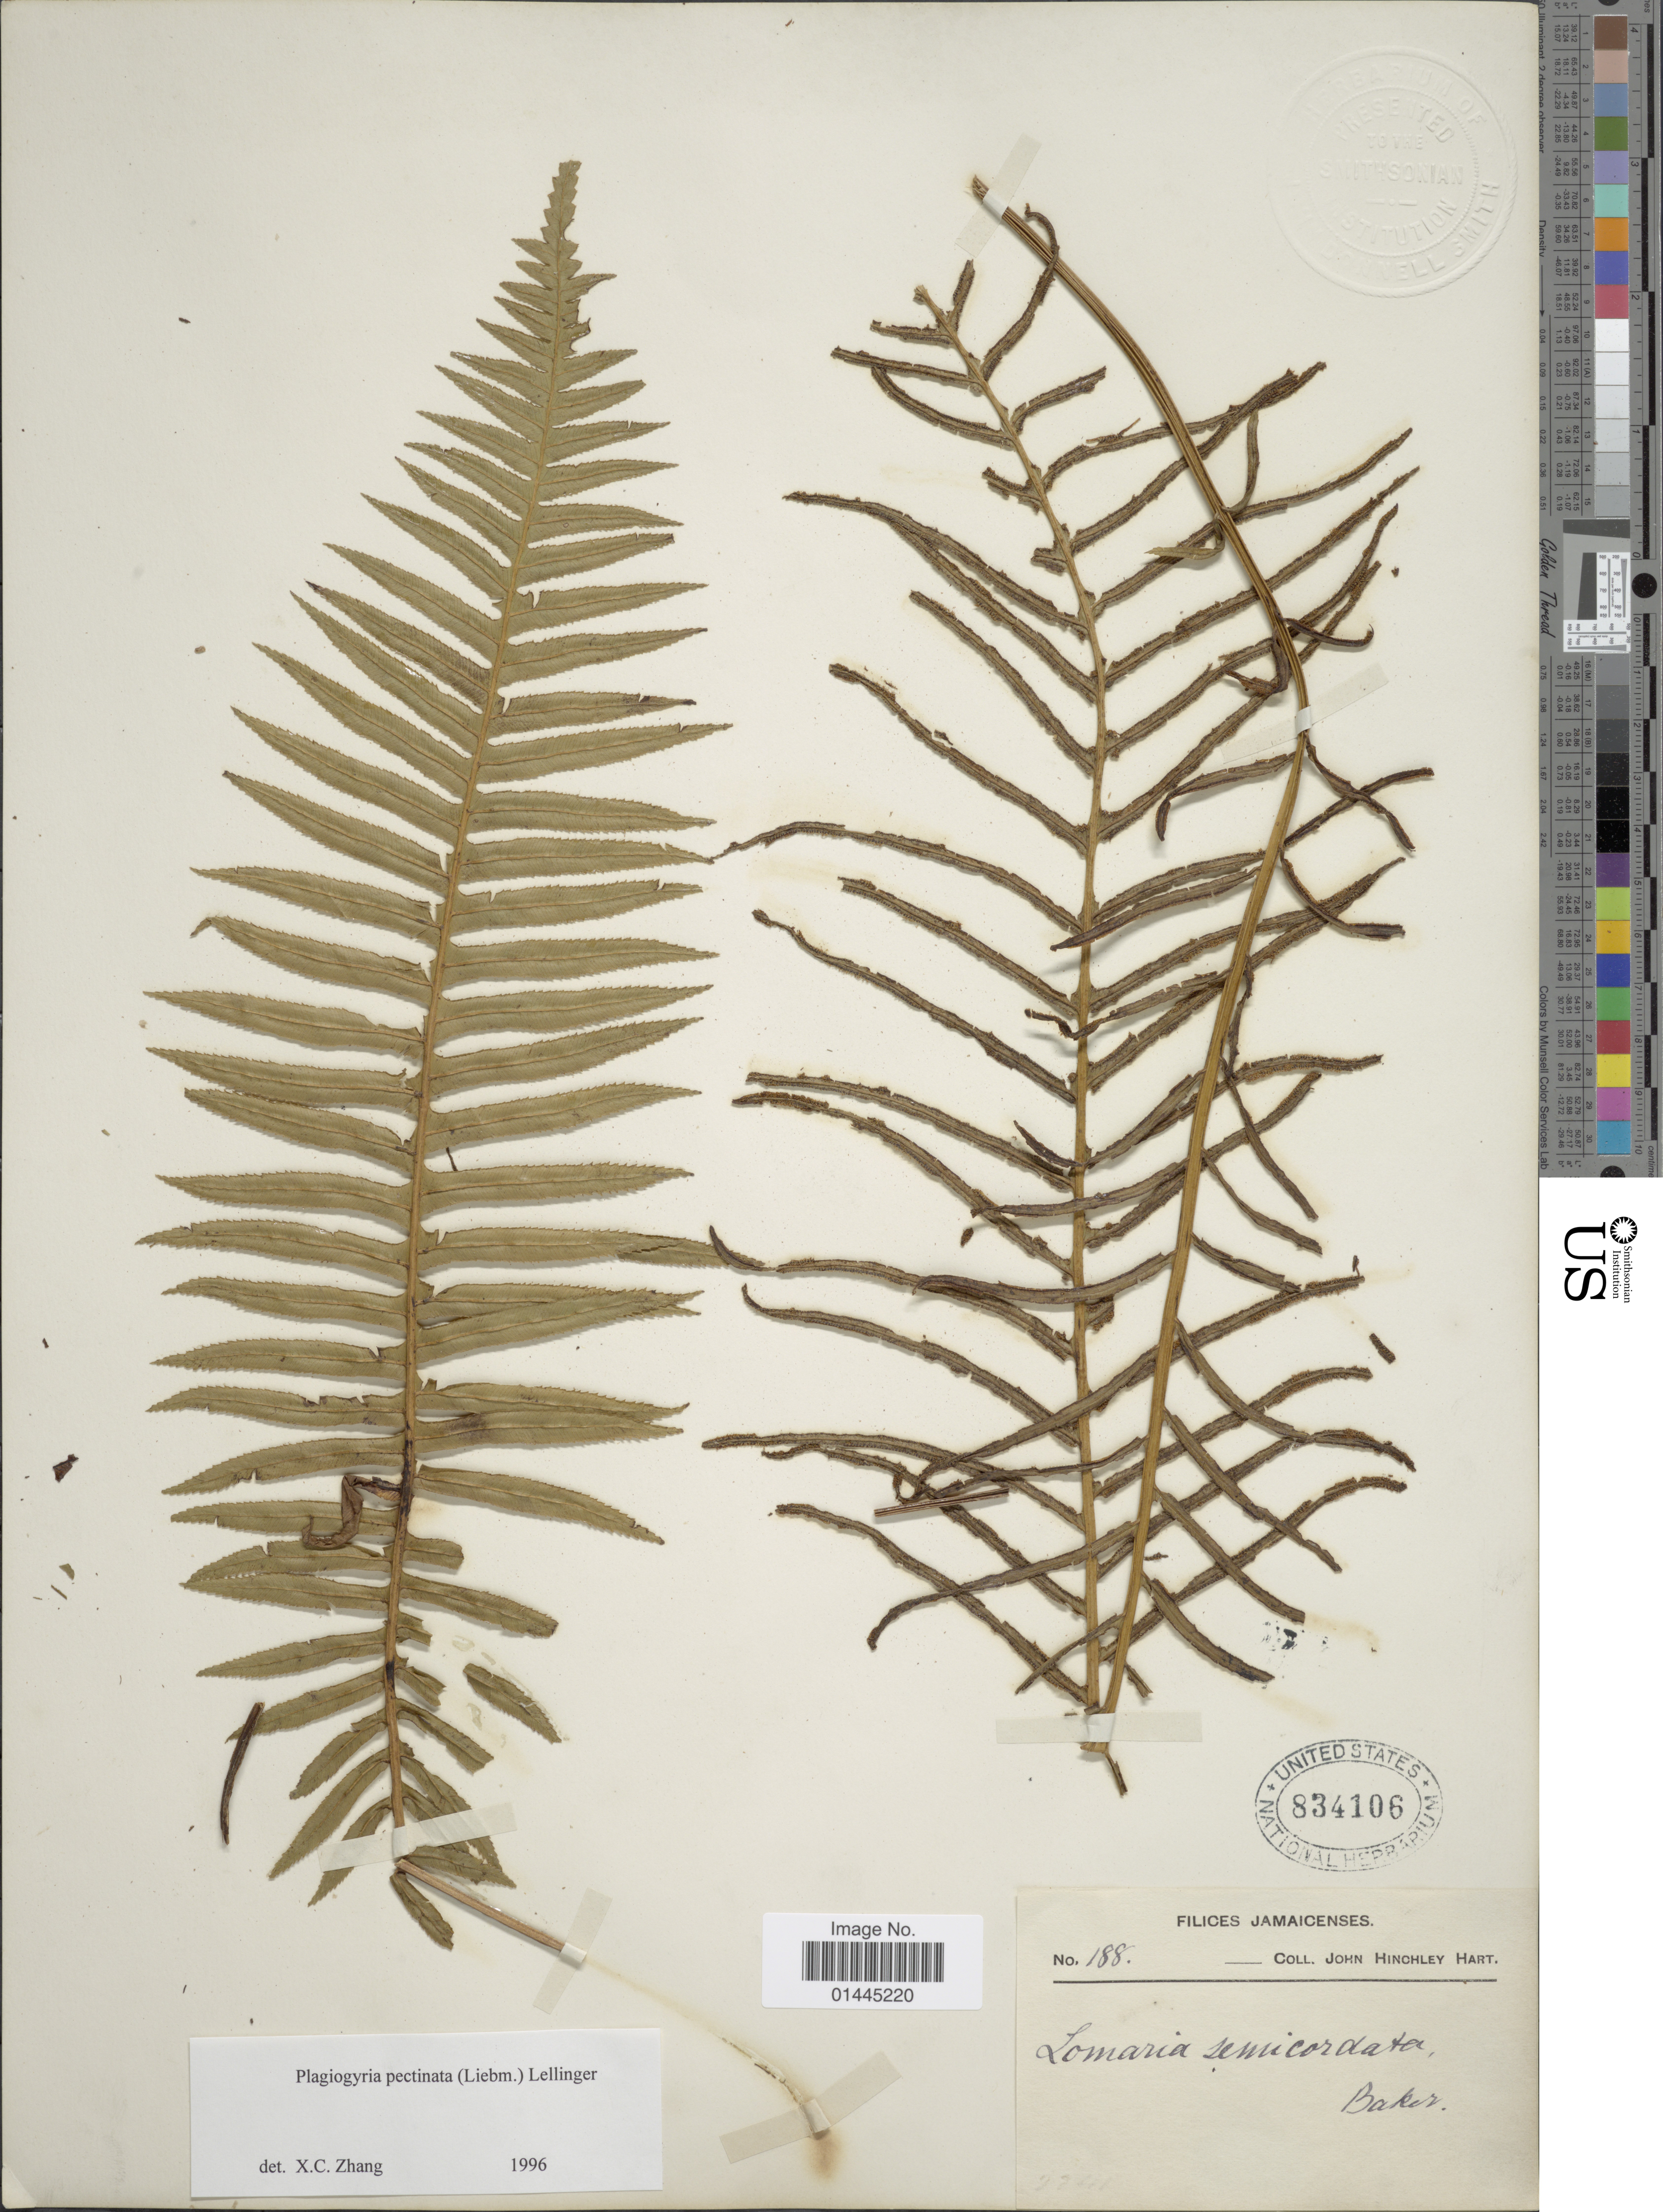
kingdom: Plantae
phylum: Tracheophyta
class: Polypodiopsida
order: Cyatheales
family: Plagiogyriaceae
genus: Plagiogyria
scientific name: Plagiogyria semicordata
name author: (C. Presl) Christ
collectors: J. H. Hart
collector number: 188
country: Jamaica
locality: Jamaicenses.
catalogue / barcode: US 834106